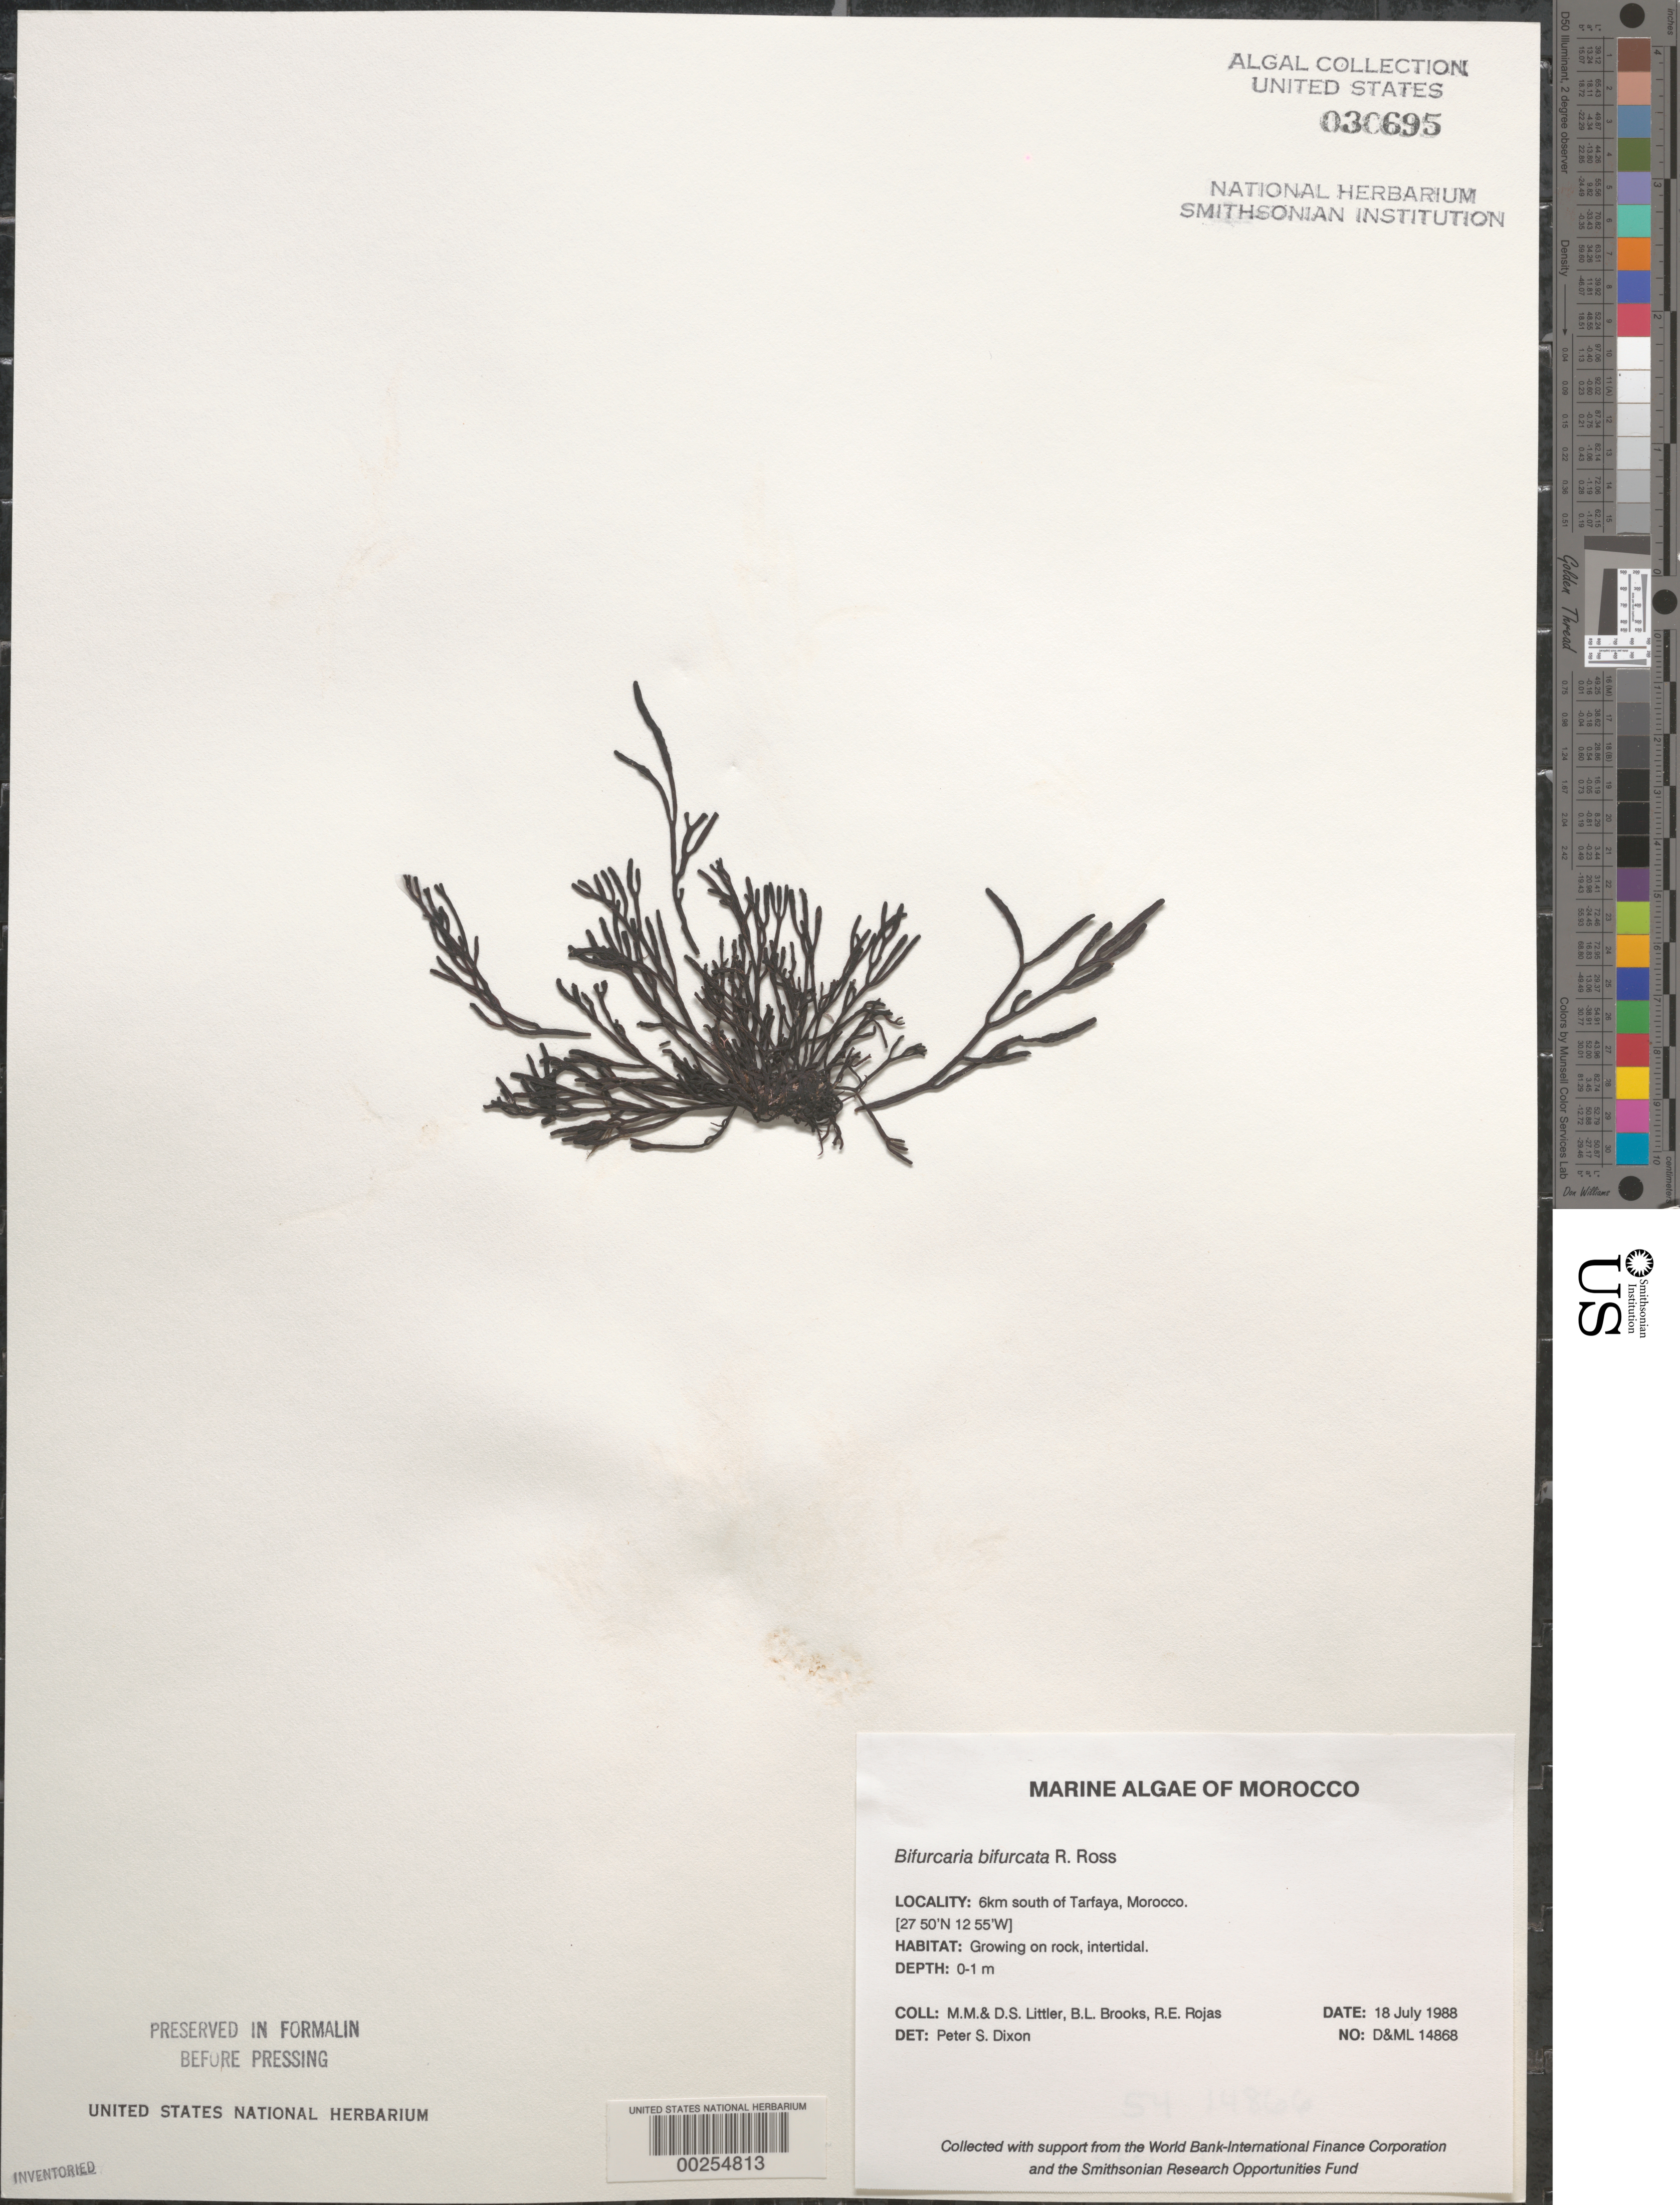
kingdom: Chromista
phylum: Ochrophyta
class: Phaeophyceae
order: Fucales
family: Sargassaceae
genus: Bifurcaria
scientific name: Bifurcaria bifurcata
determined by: Dixon, P. S.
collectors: M. M. Littler, D. S. Littler, B. Brooks & R. Rojas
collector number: D&ML 14868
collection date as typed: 18 Jul 1988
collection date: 1988-07-18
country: Morocco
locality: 6 km south of Tarfaya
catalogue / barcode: US 30695